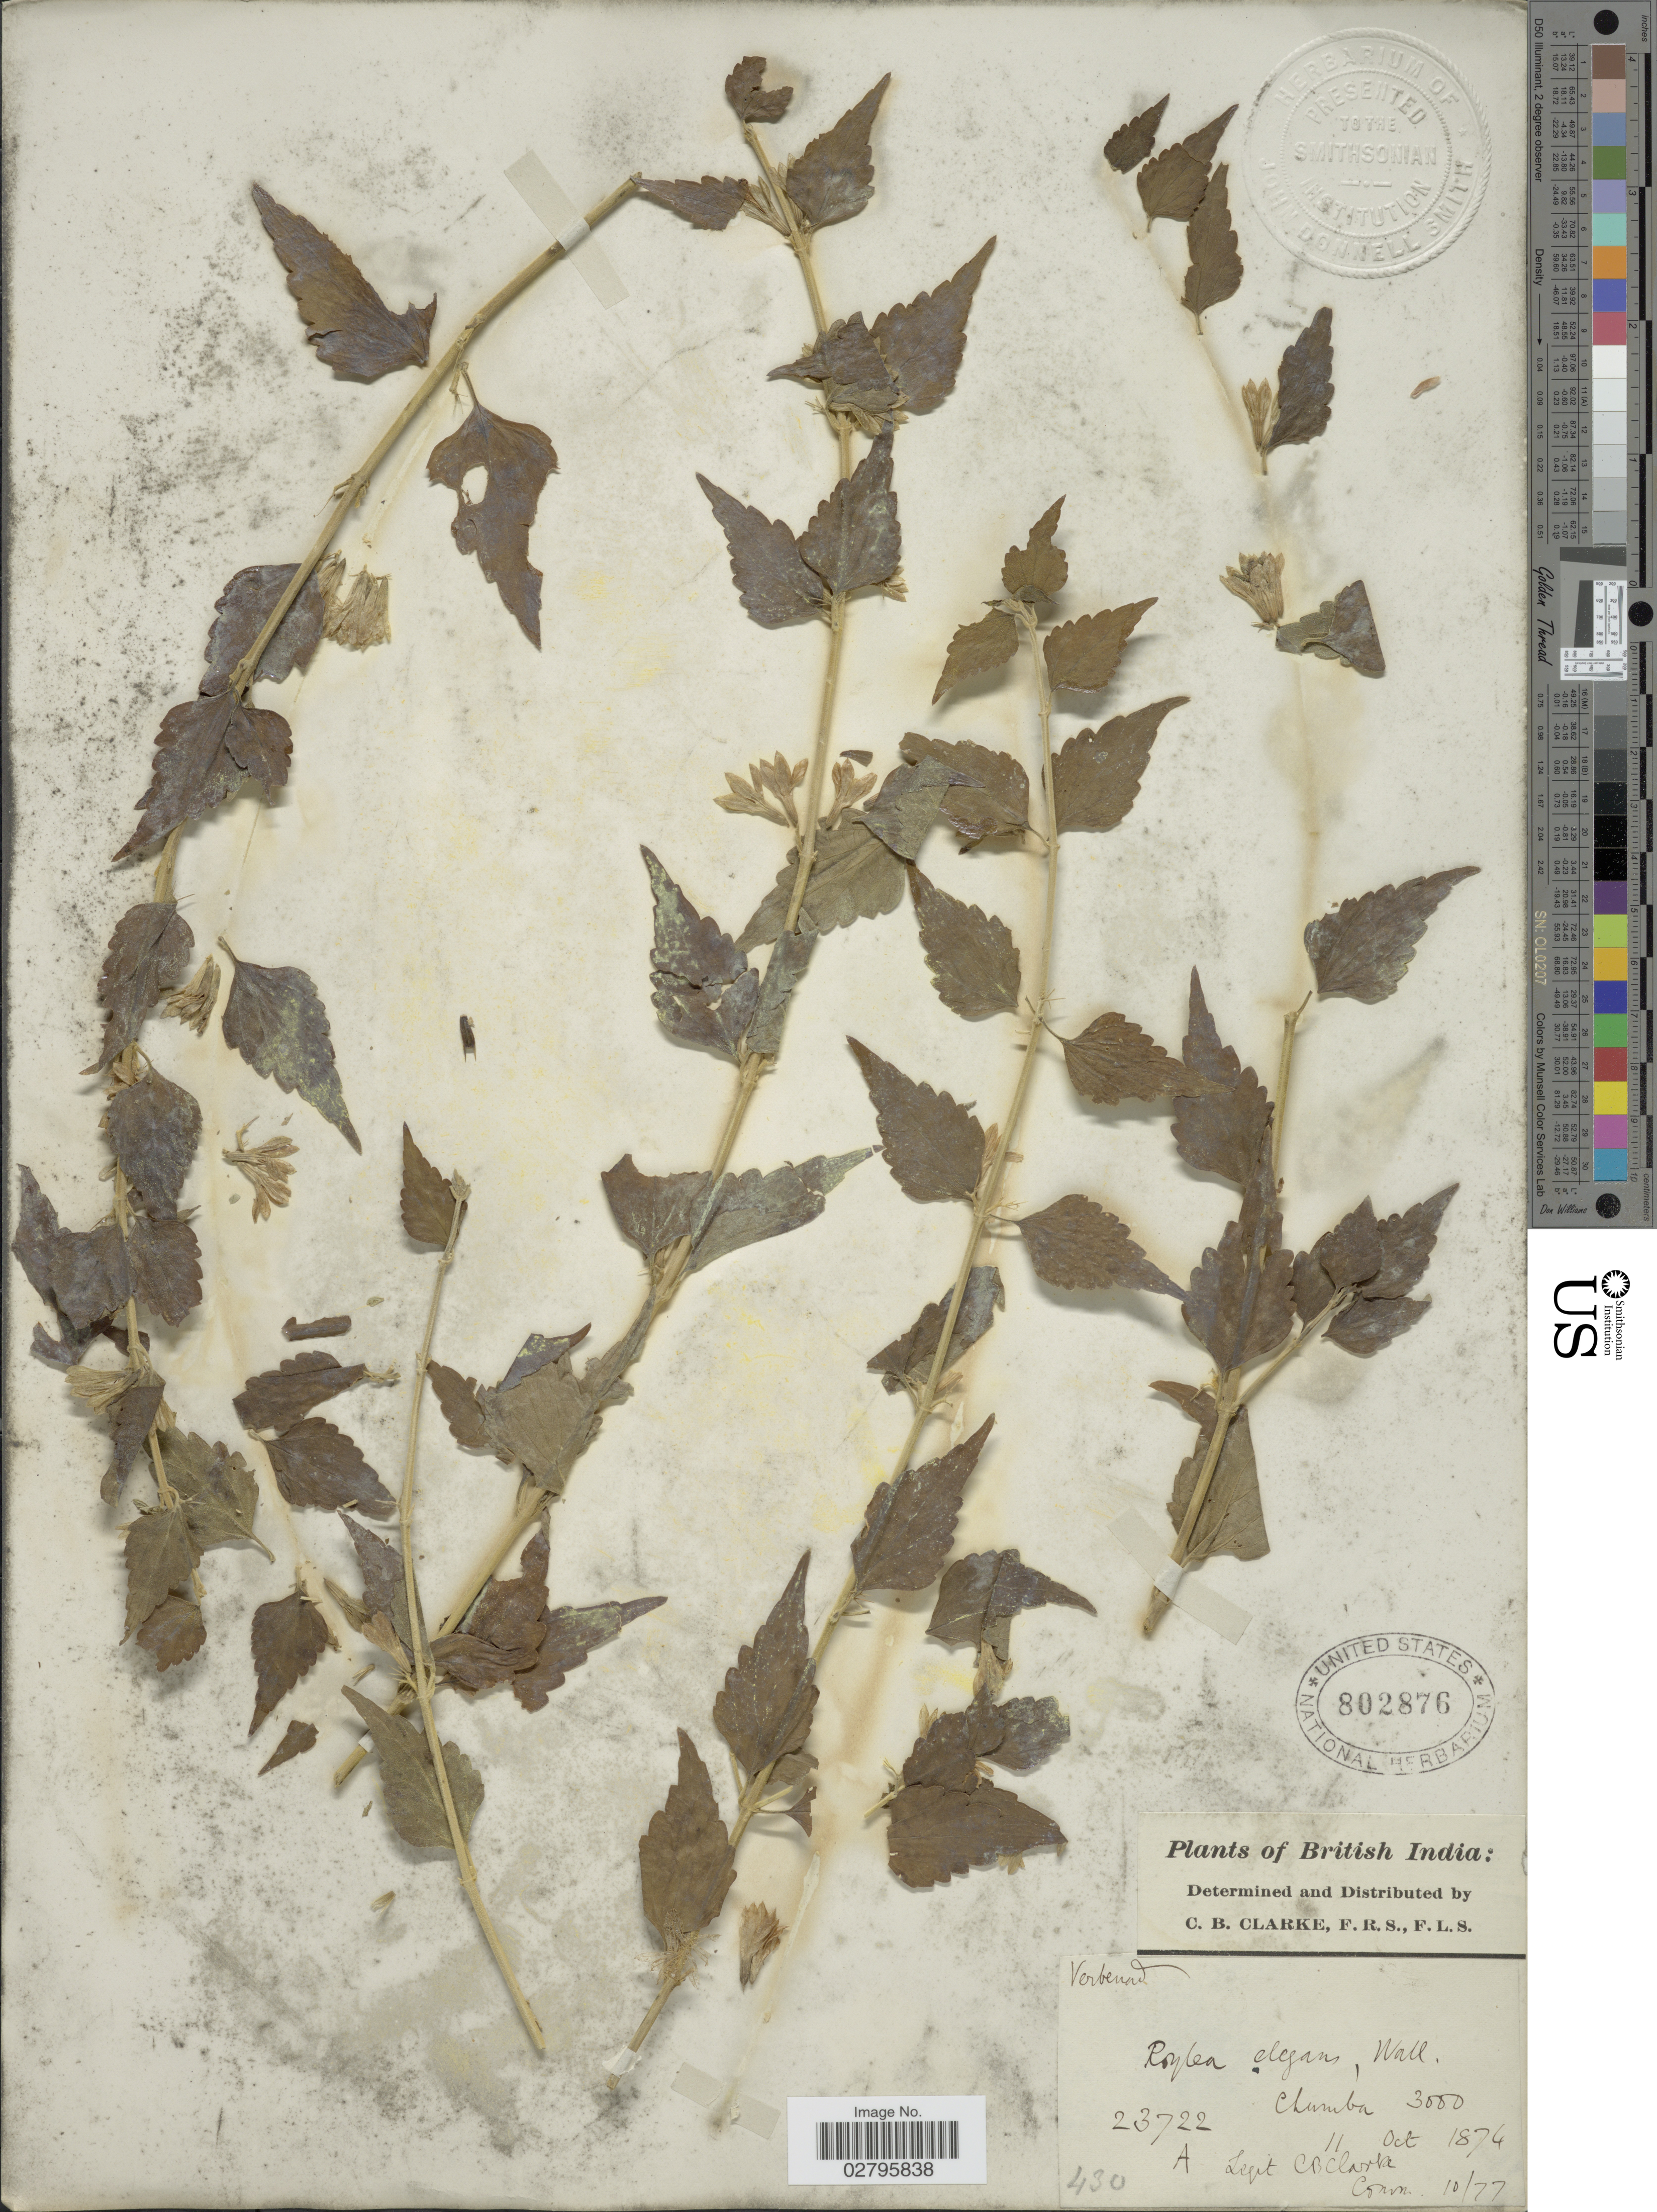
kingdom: Plantae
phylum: Tracheophyta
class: Magnoliopsida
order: Lamiales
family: Lamiaceae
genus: Roylea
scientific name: Roylea elegans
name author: Wall.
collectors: C. B. Clarke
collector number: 23722A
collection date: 1874-10-11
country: India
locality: British India. Chumba.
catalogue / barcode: US 802876